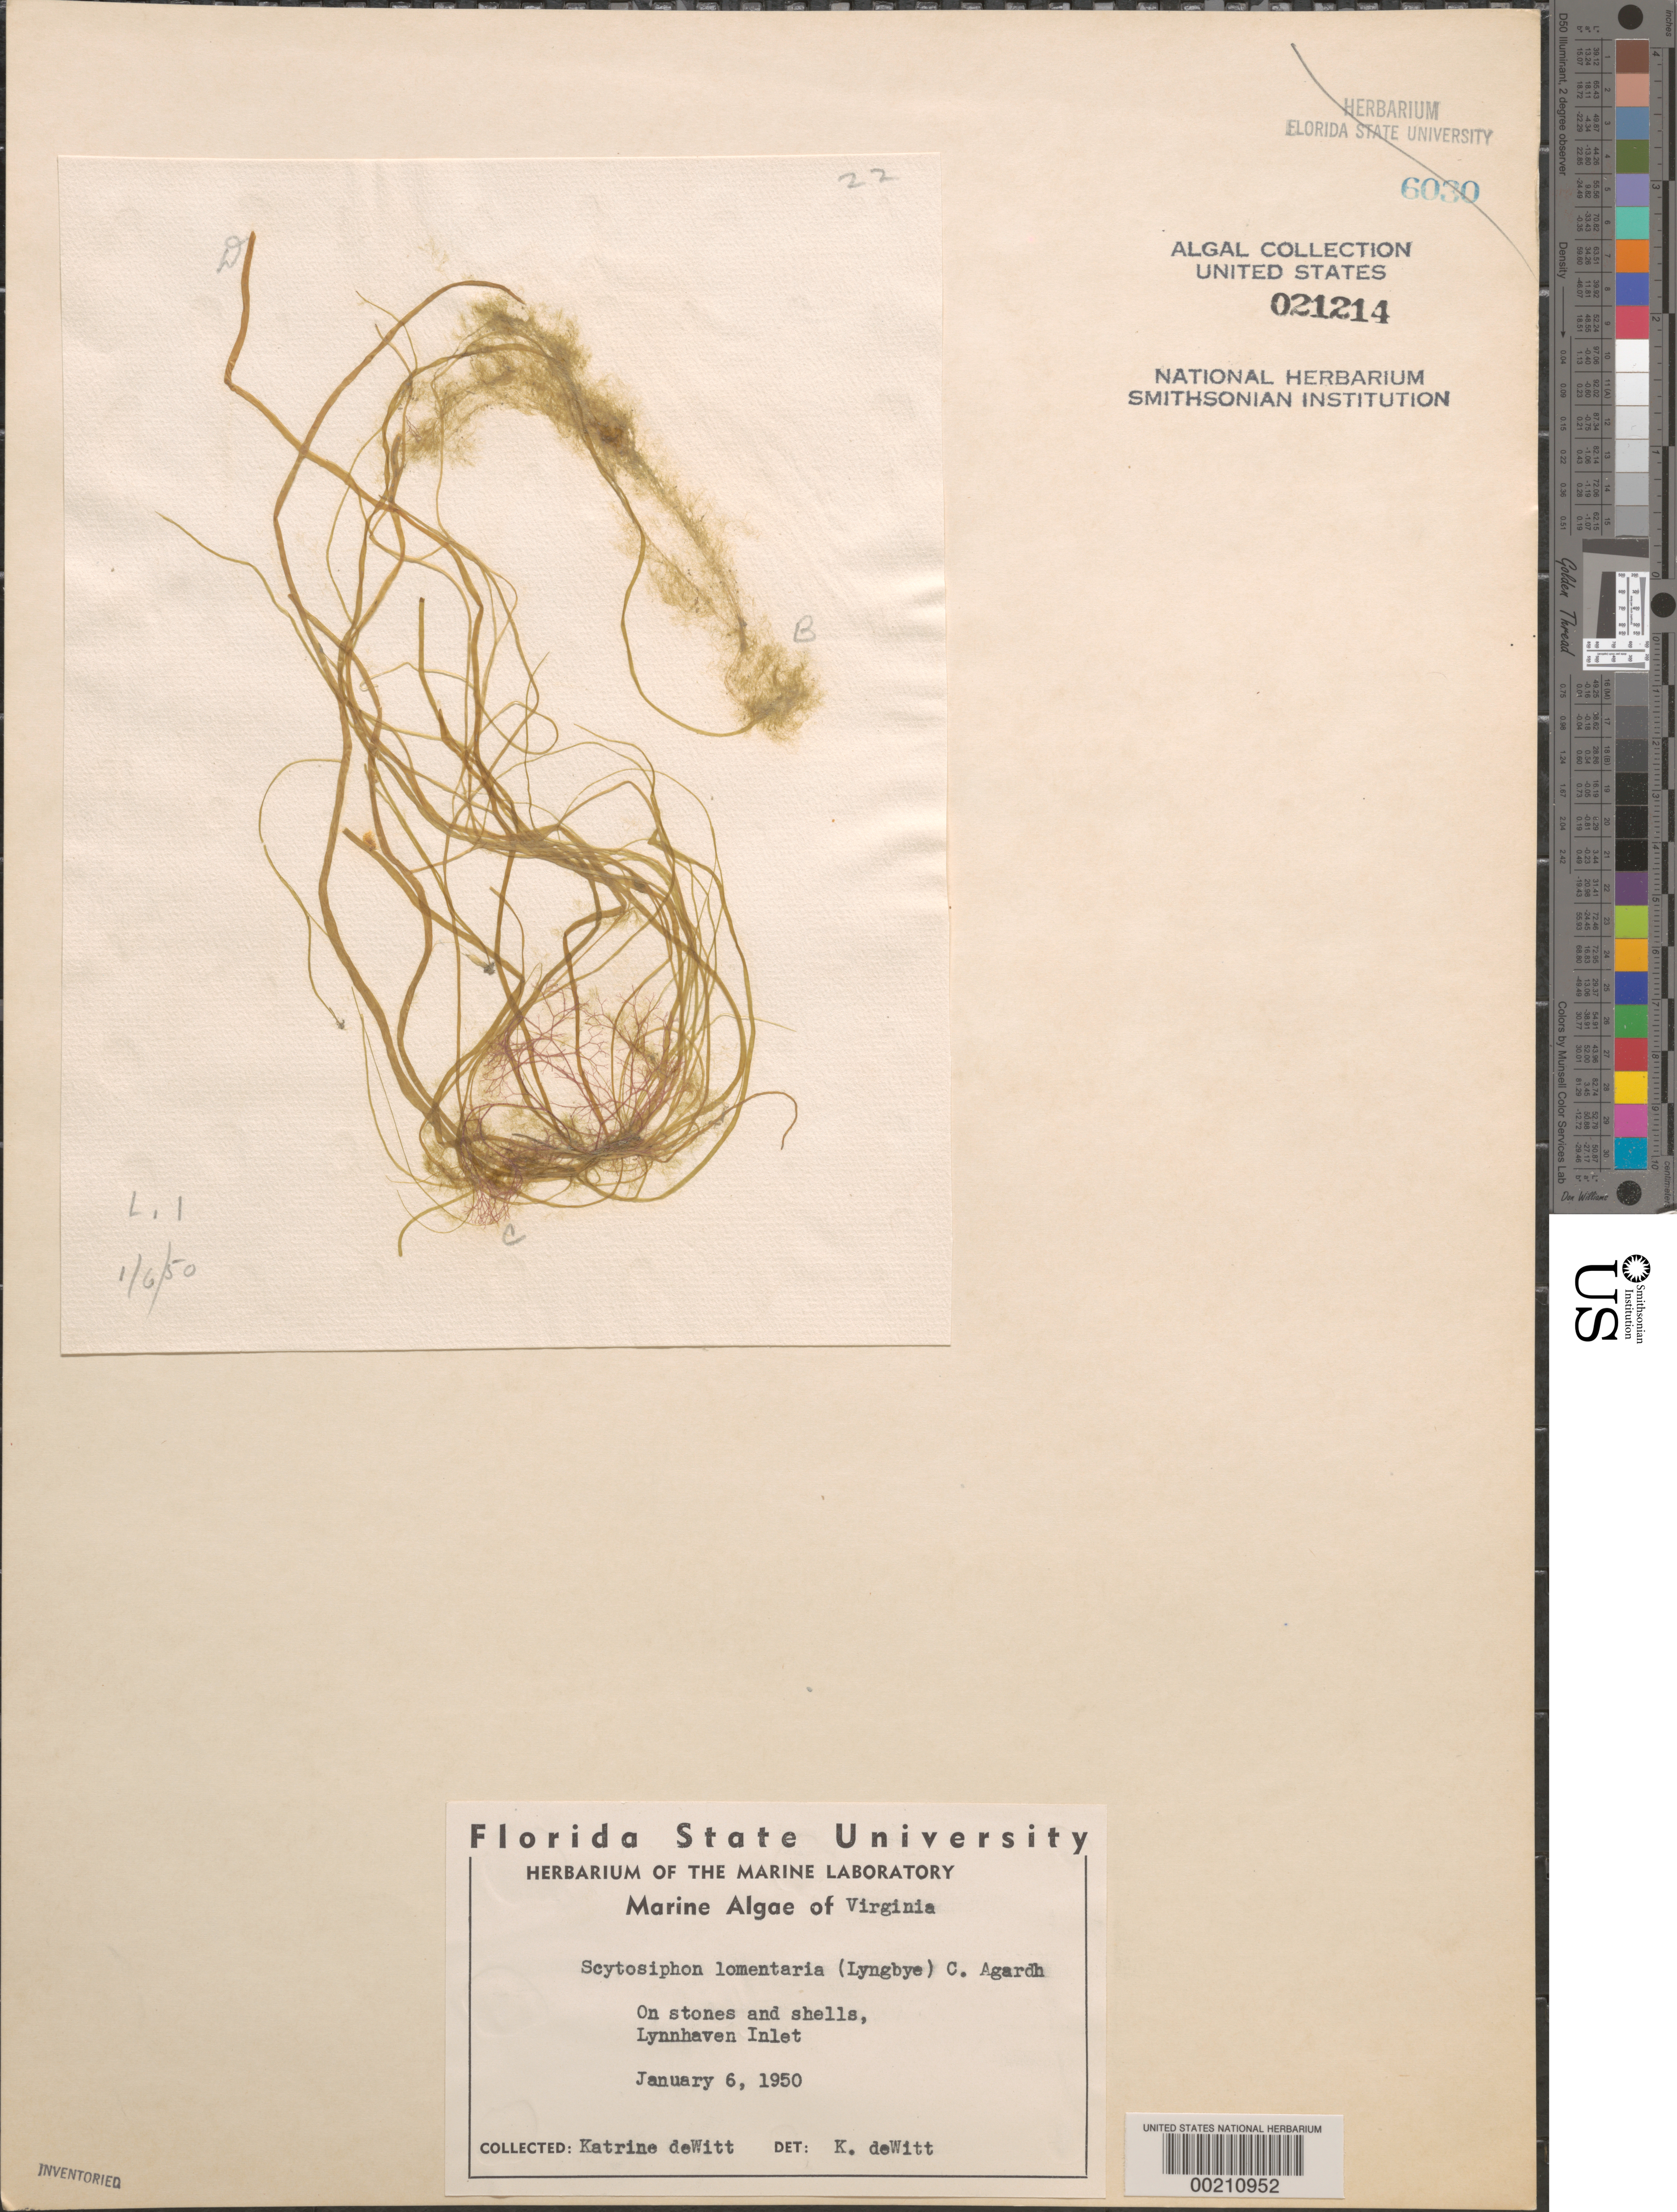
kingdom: Chromista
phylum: Ochrophyta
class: Phaeophyceae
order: Scytosiphonales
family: Scytosiphonaceae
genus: Scytosiphon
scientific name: Scytosiphon lomentaria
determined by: deWitt, K.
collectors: K. deWitt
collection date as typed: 06 Jan 1950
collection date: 1950-01-06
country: United States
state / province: Virginia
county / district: City of Virginia Beach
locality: Lynnhaven Inlet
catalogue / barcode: US 21214